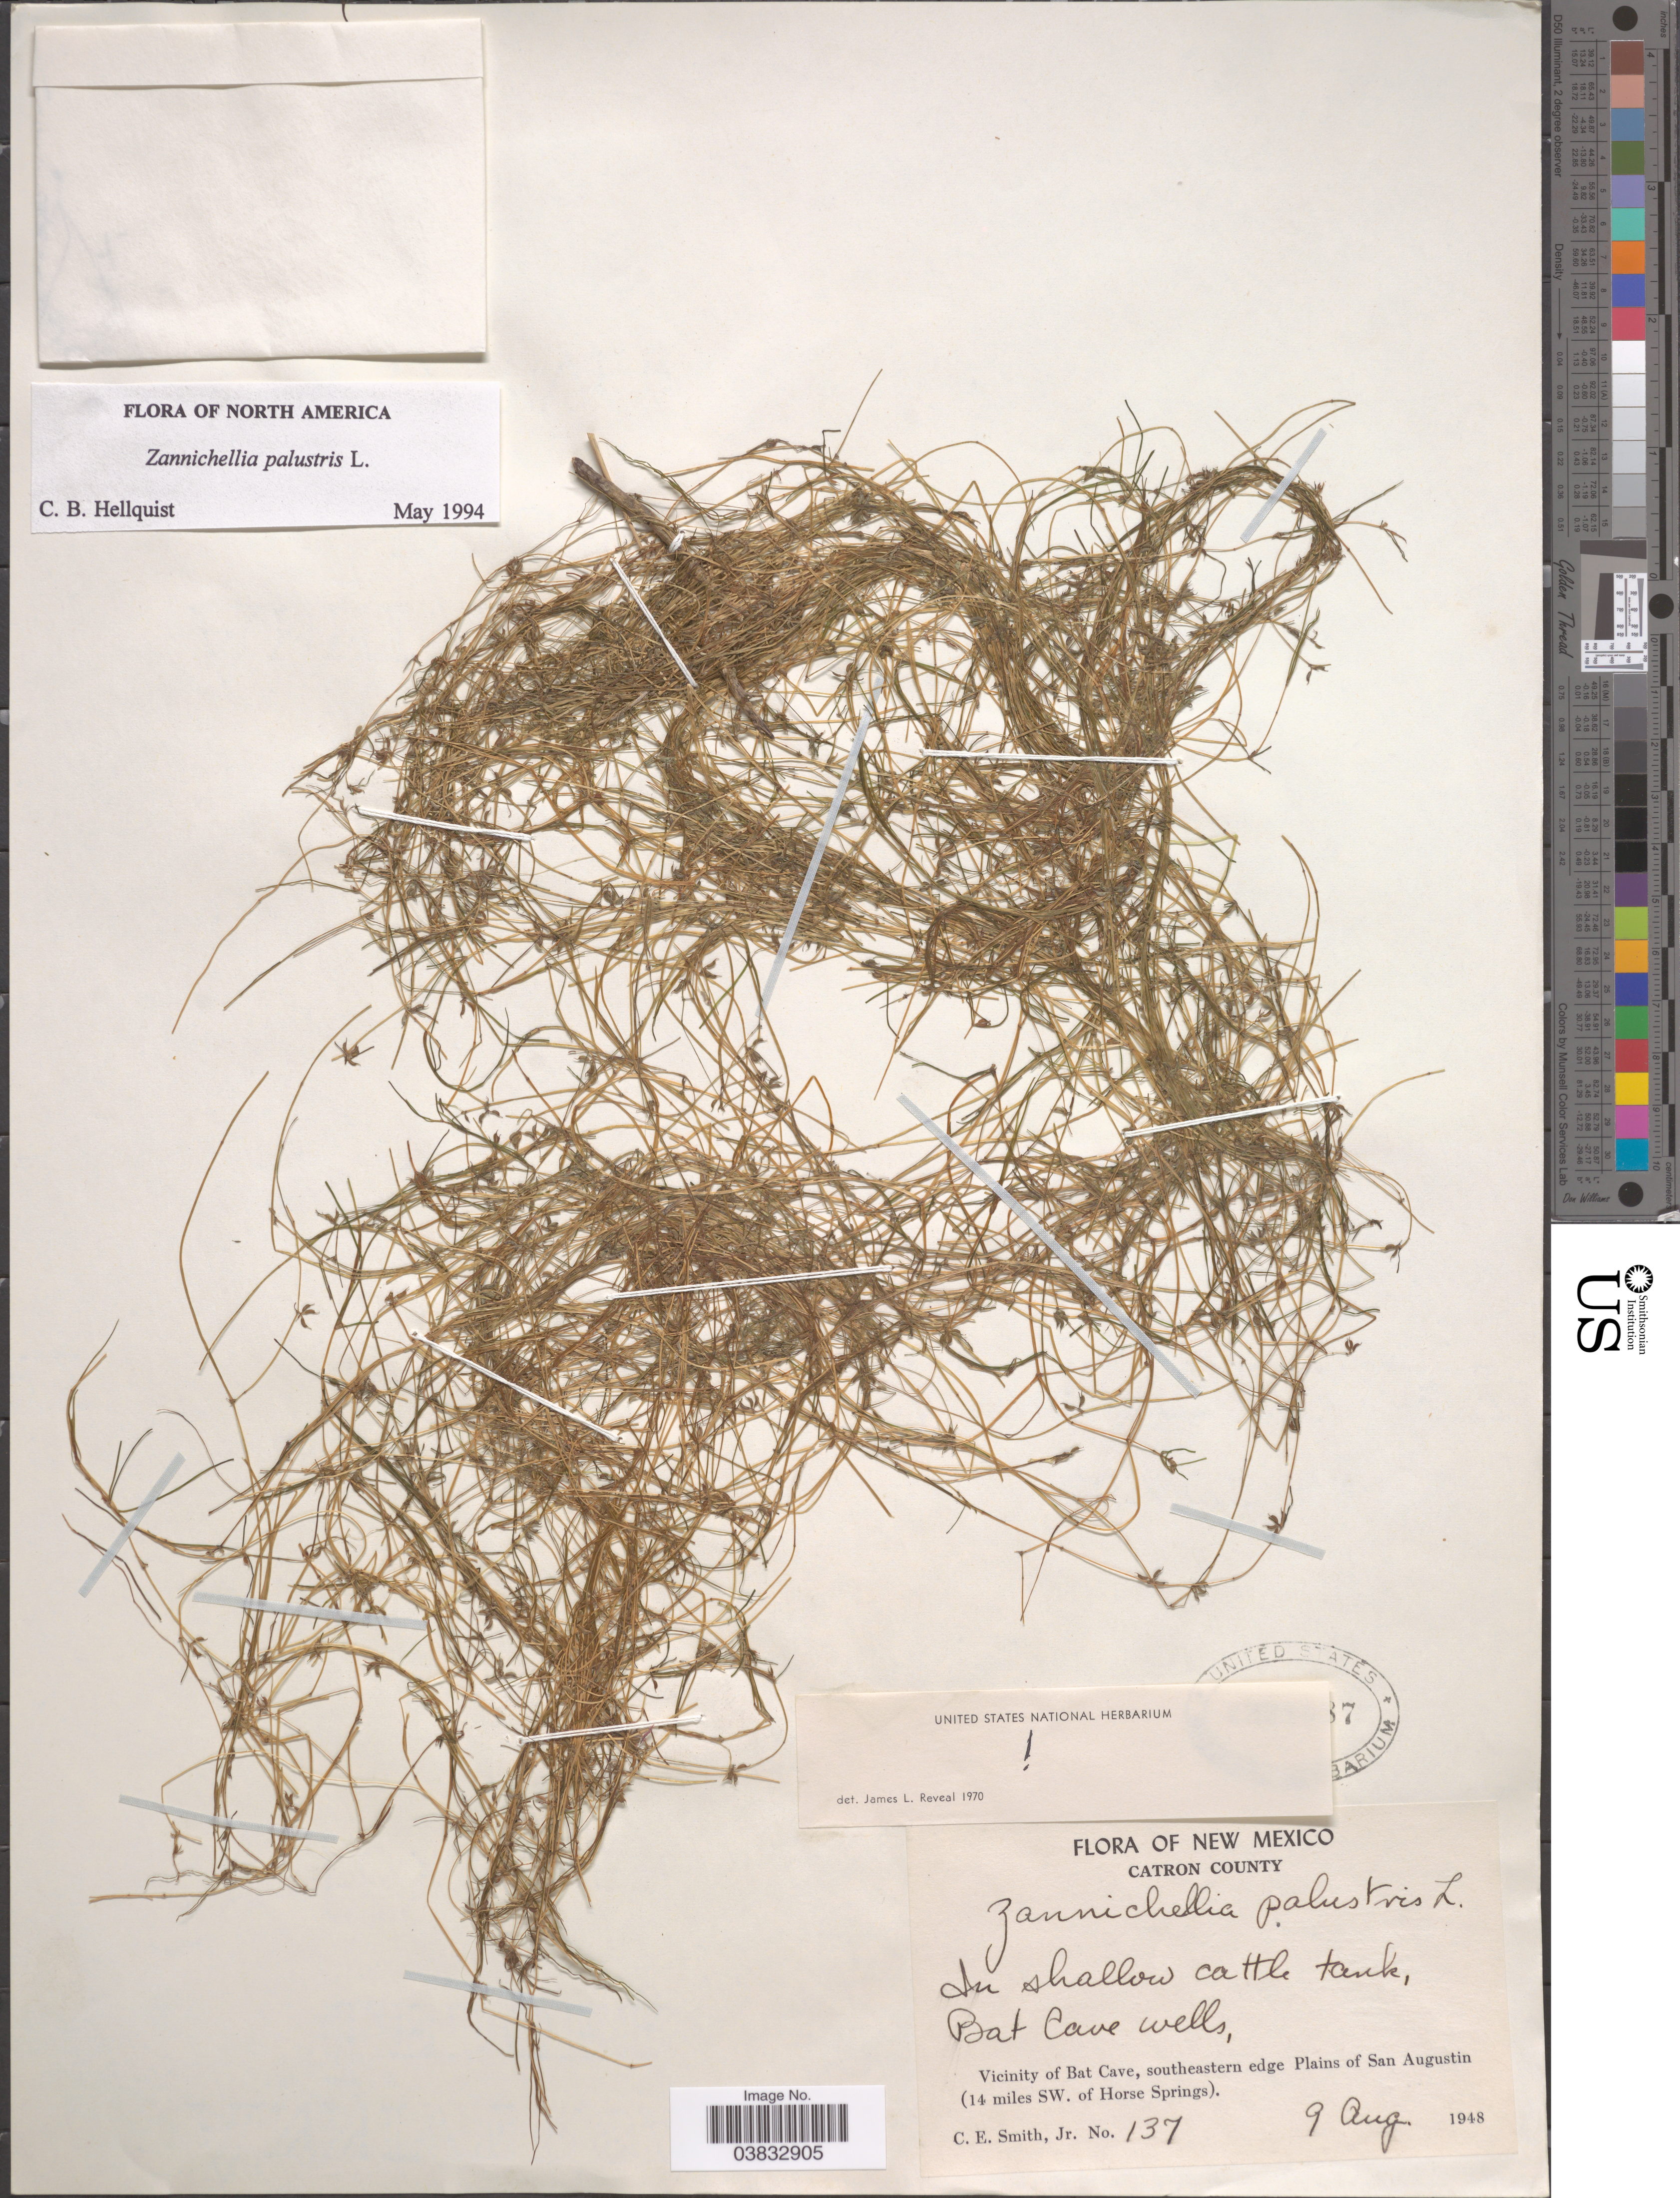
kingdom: Plantae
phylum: Tracheophyta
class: Liliopsida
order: Alismatales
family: Potamogetonaceae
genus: Zannichellia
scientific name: Zannichellia palustris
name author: L.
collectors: C. E. Smith Jr.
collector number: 137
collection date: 1948-08-09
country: United States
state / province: New Mexico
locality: Catron County. Bat Cave wells, Vicinity of Bat Cave, southeastern edge Plains of San Augustin (14 miles SW. of Horse Springs).